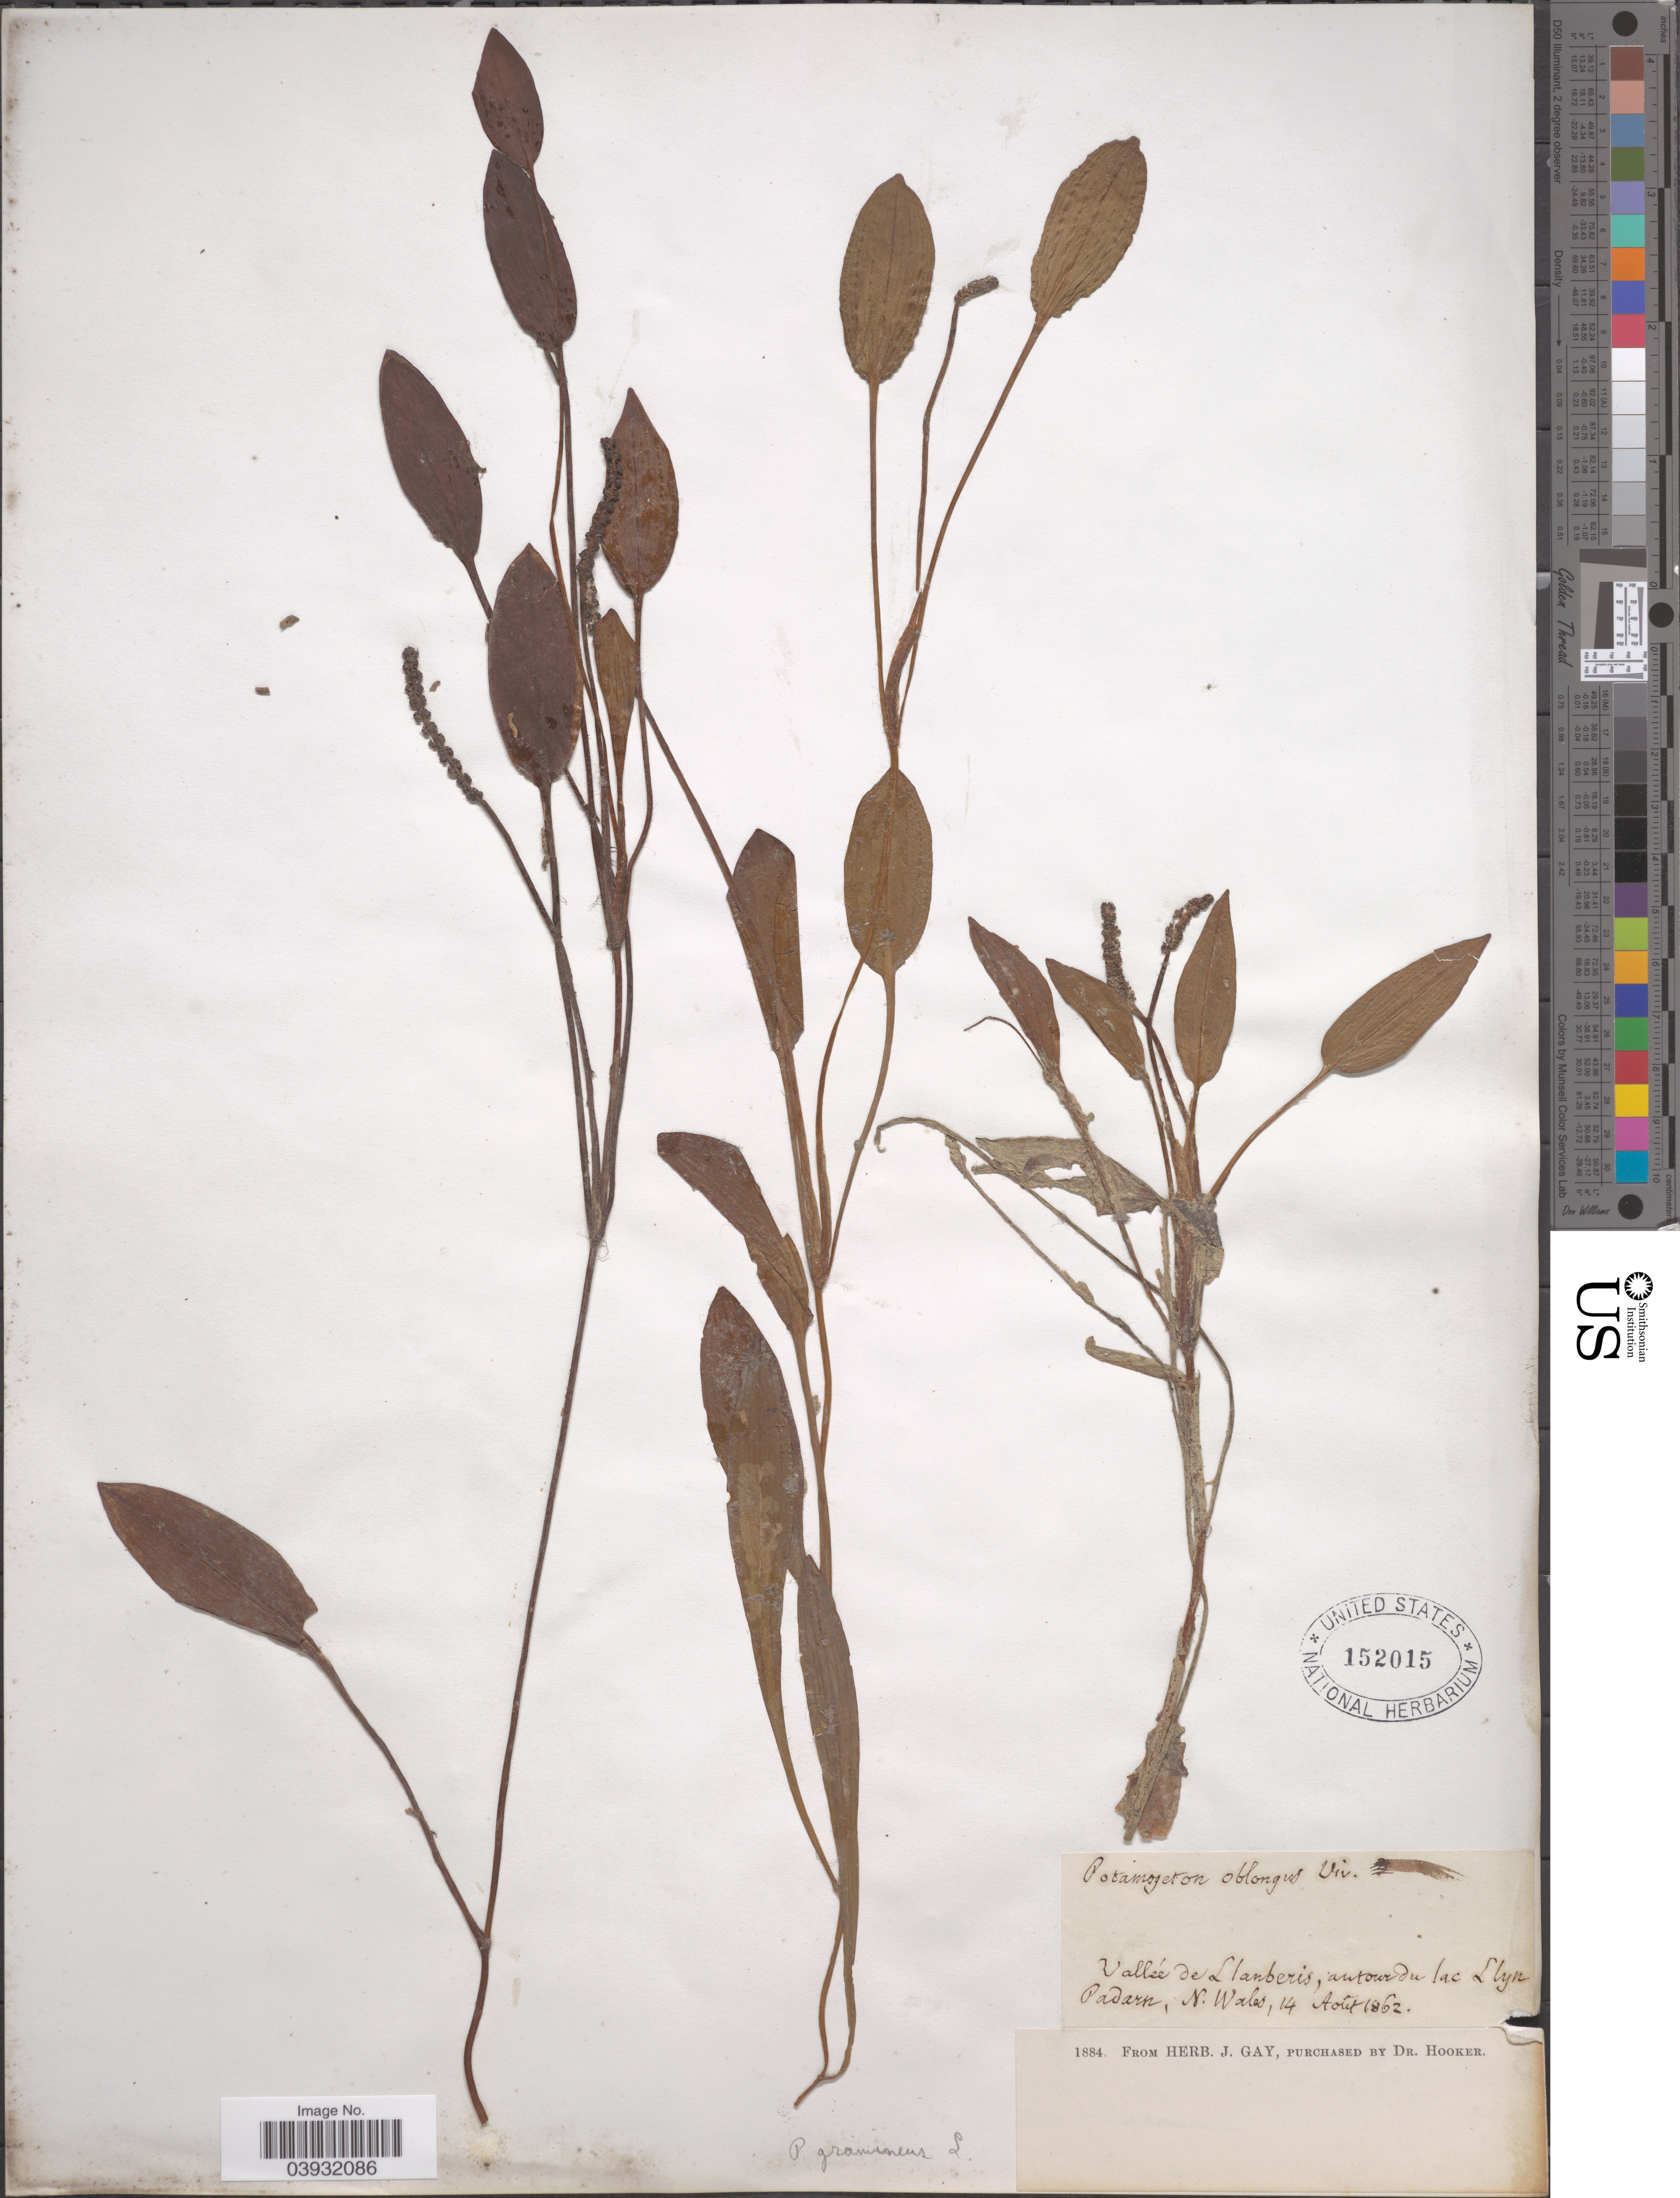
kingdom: Plantae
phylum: Tracheophyta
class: Liliopsida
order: Alismatales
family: Potamogetonaceae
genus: Potamogeton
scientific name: Potamogeton gramineus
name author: L.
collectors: ex herb. J. Gay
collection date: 1862-08-14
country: United Kingdom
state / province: Wales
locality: Vallée de Llanberis, autour du lac Llyn Padarn, N. Wales.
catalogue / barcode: US 152015